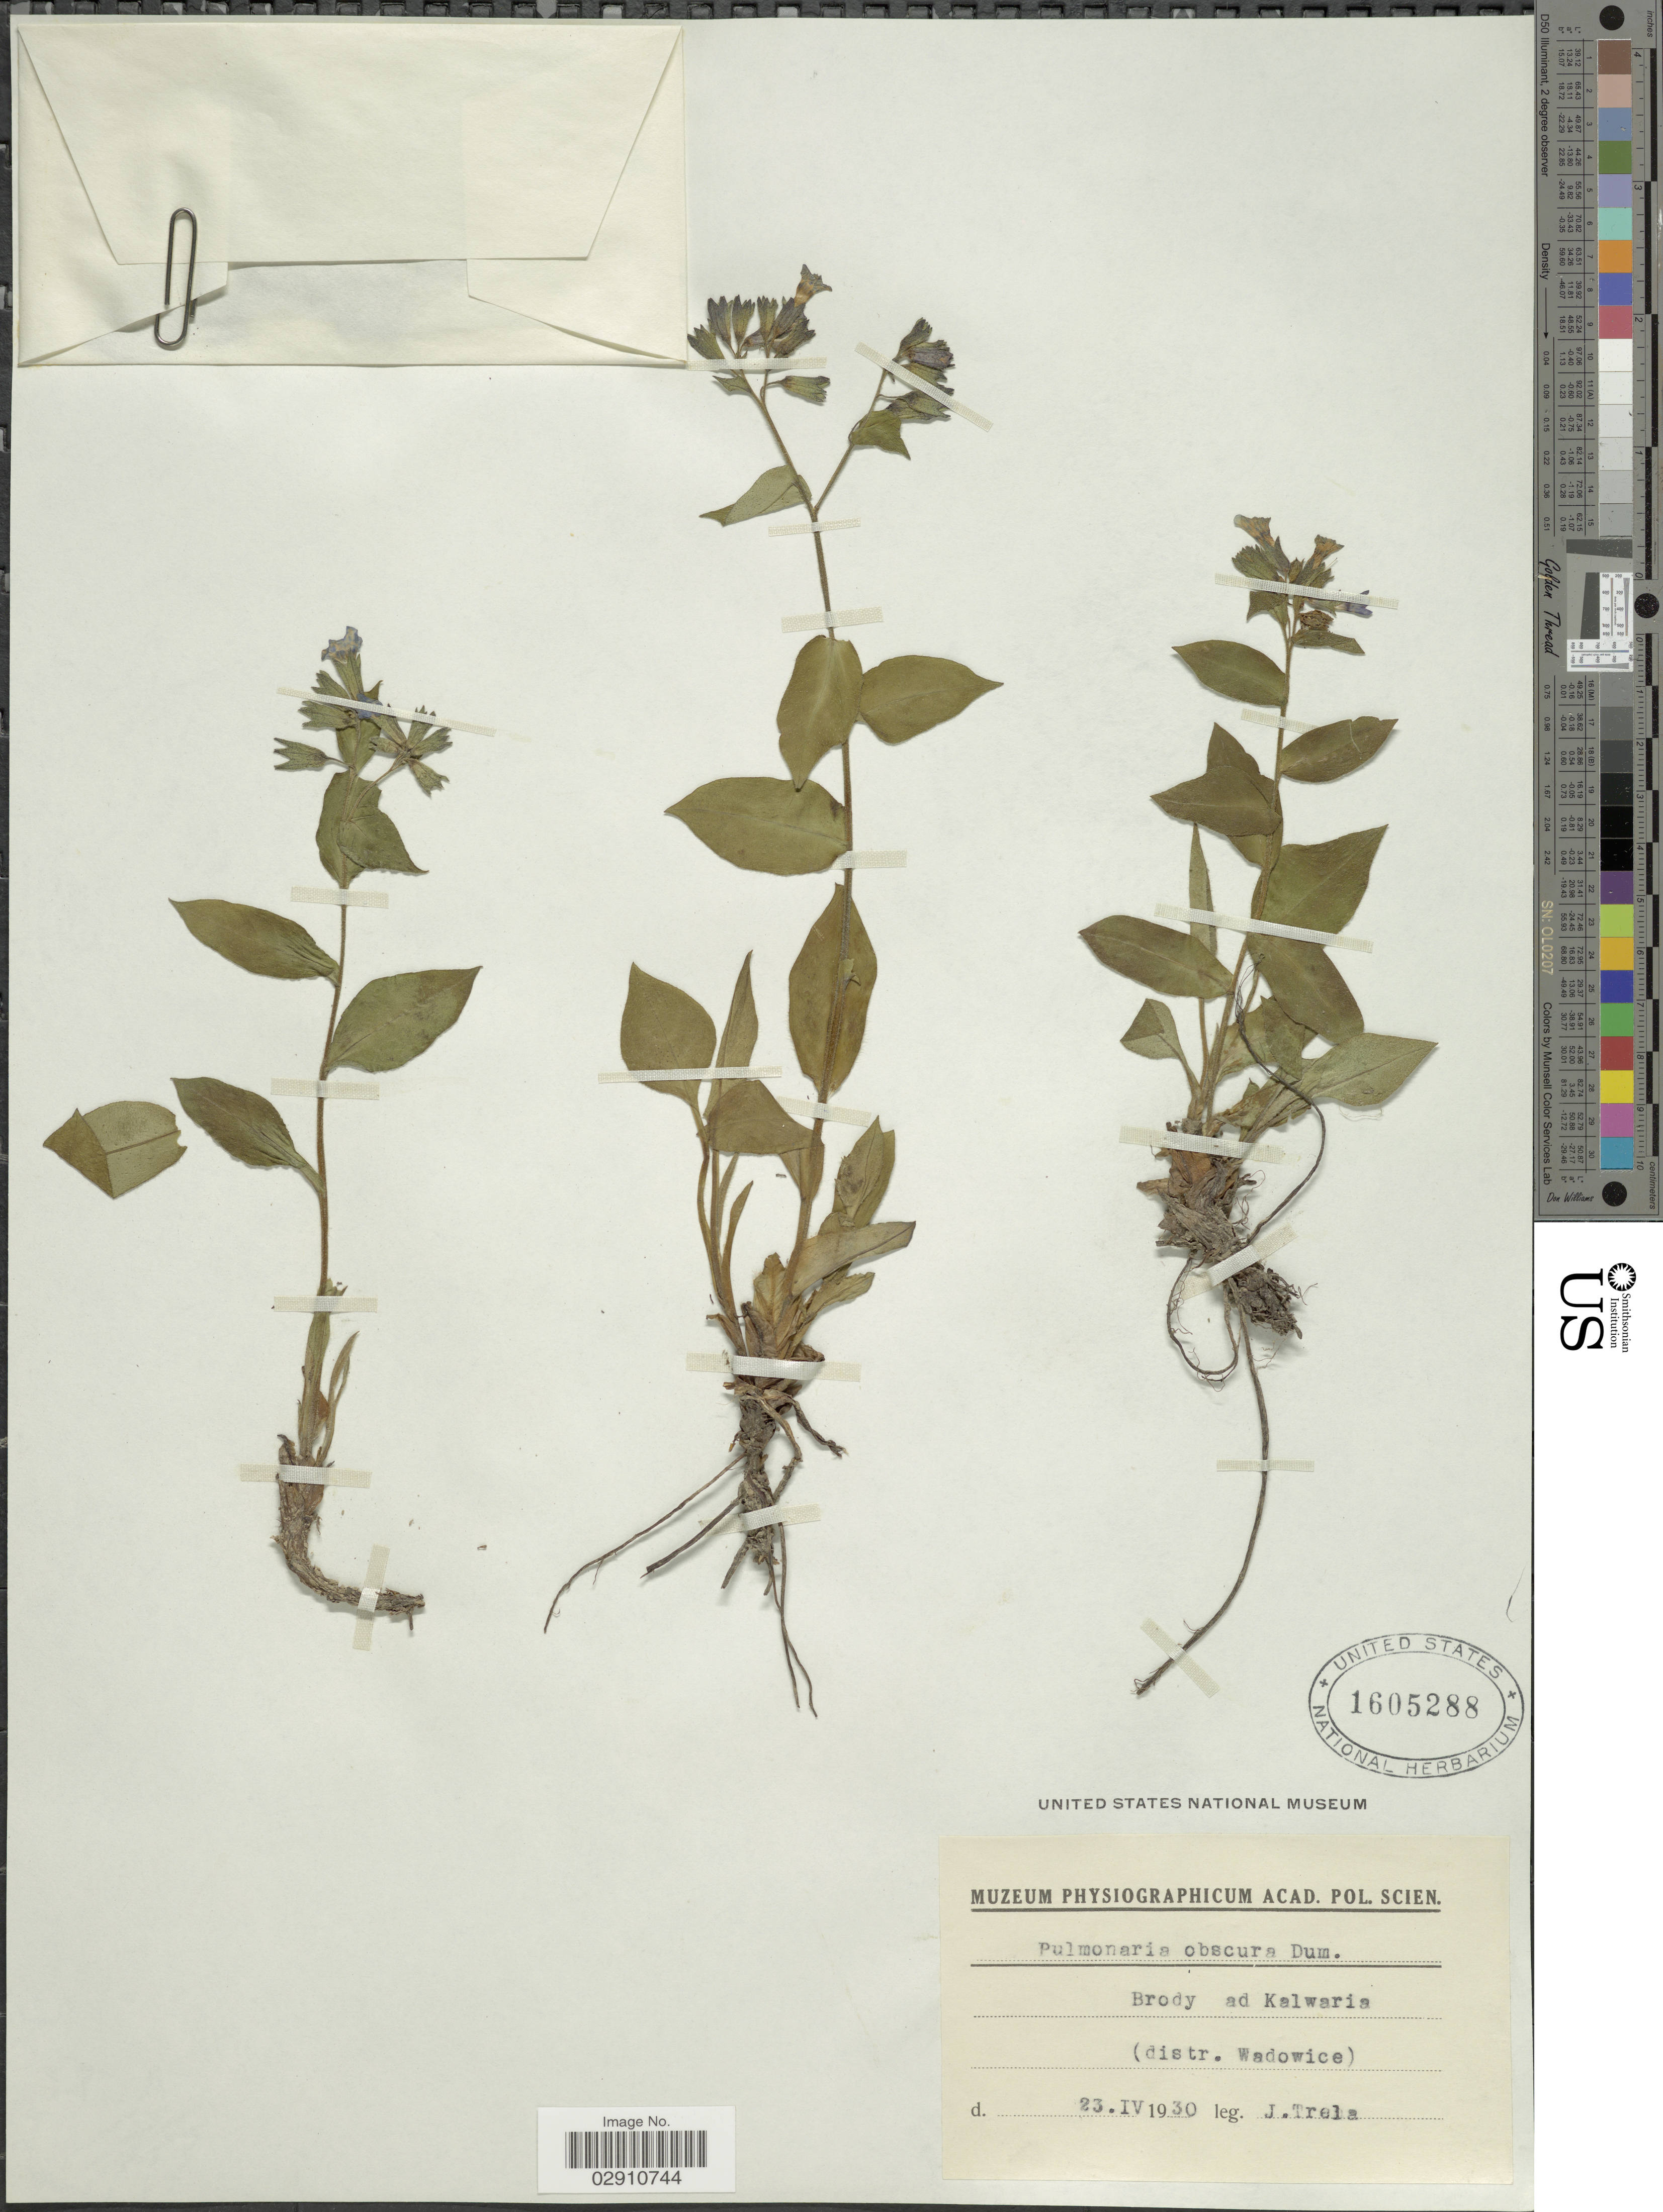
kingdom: Plantae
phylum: Tracheophyta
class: Magnoliopsida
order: Boraginales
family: Boraginaceae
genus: Pulmonaria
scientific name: Pulmonaria obscura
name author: Dumort.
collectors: J. Trela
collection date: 1930-04-23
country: Poland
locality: Brody ad Kalwaria (distr. Wadowice).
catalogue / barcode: US 1605288